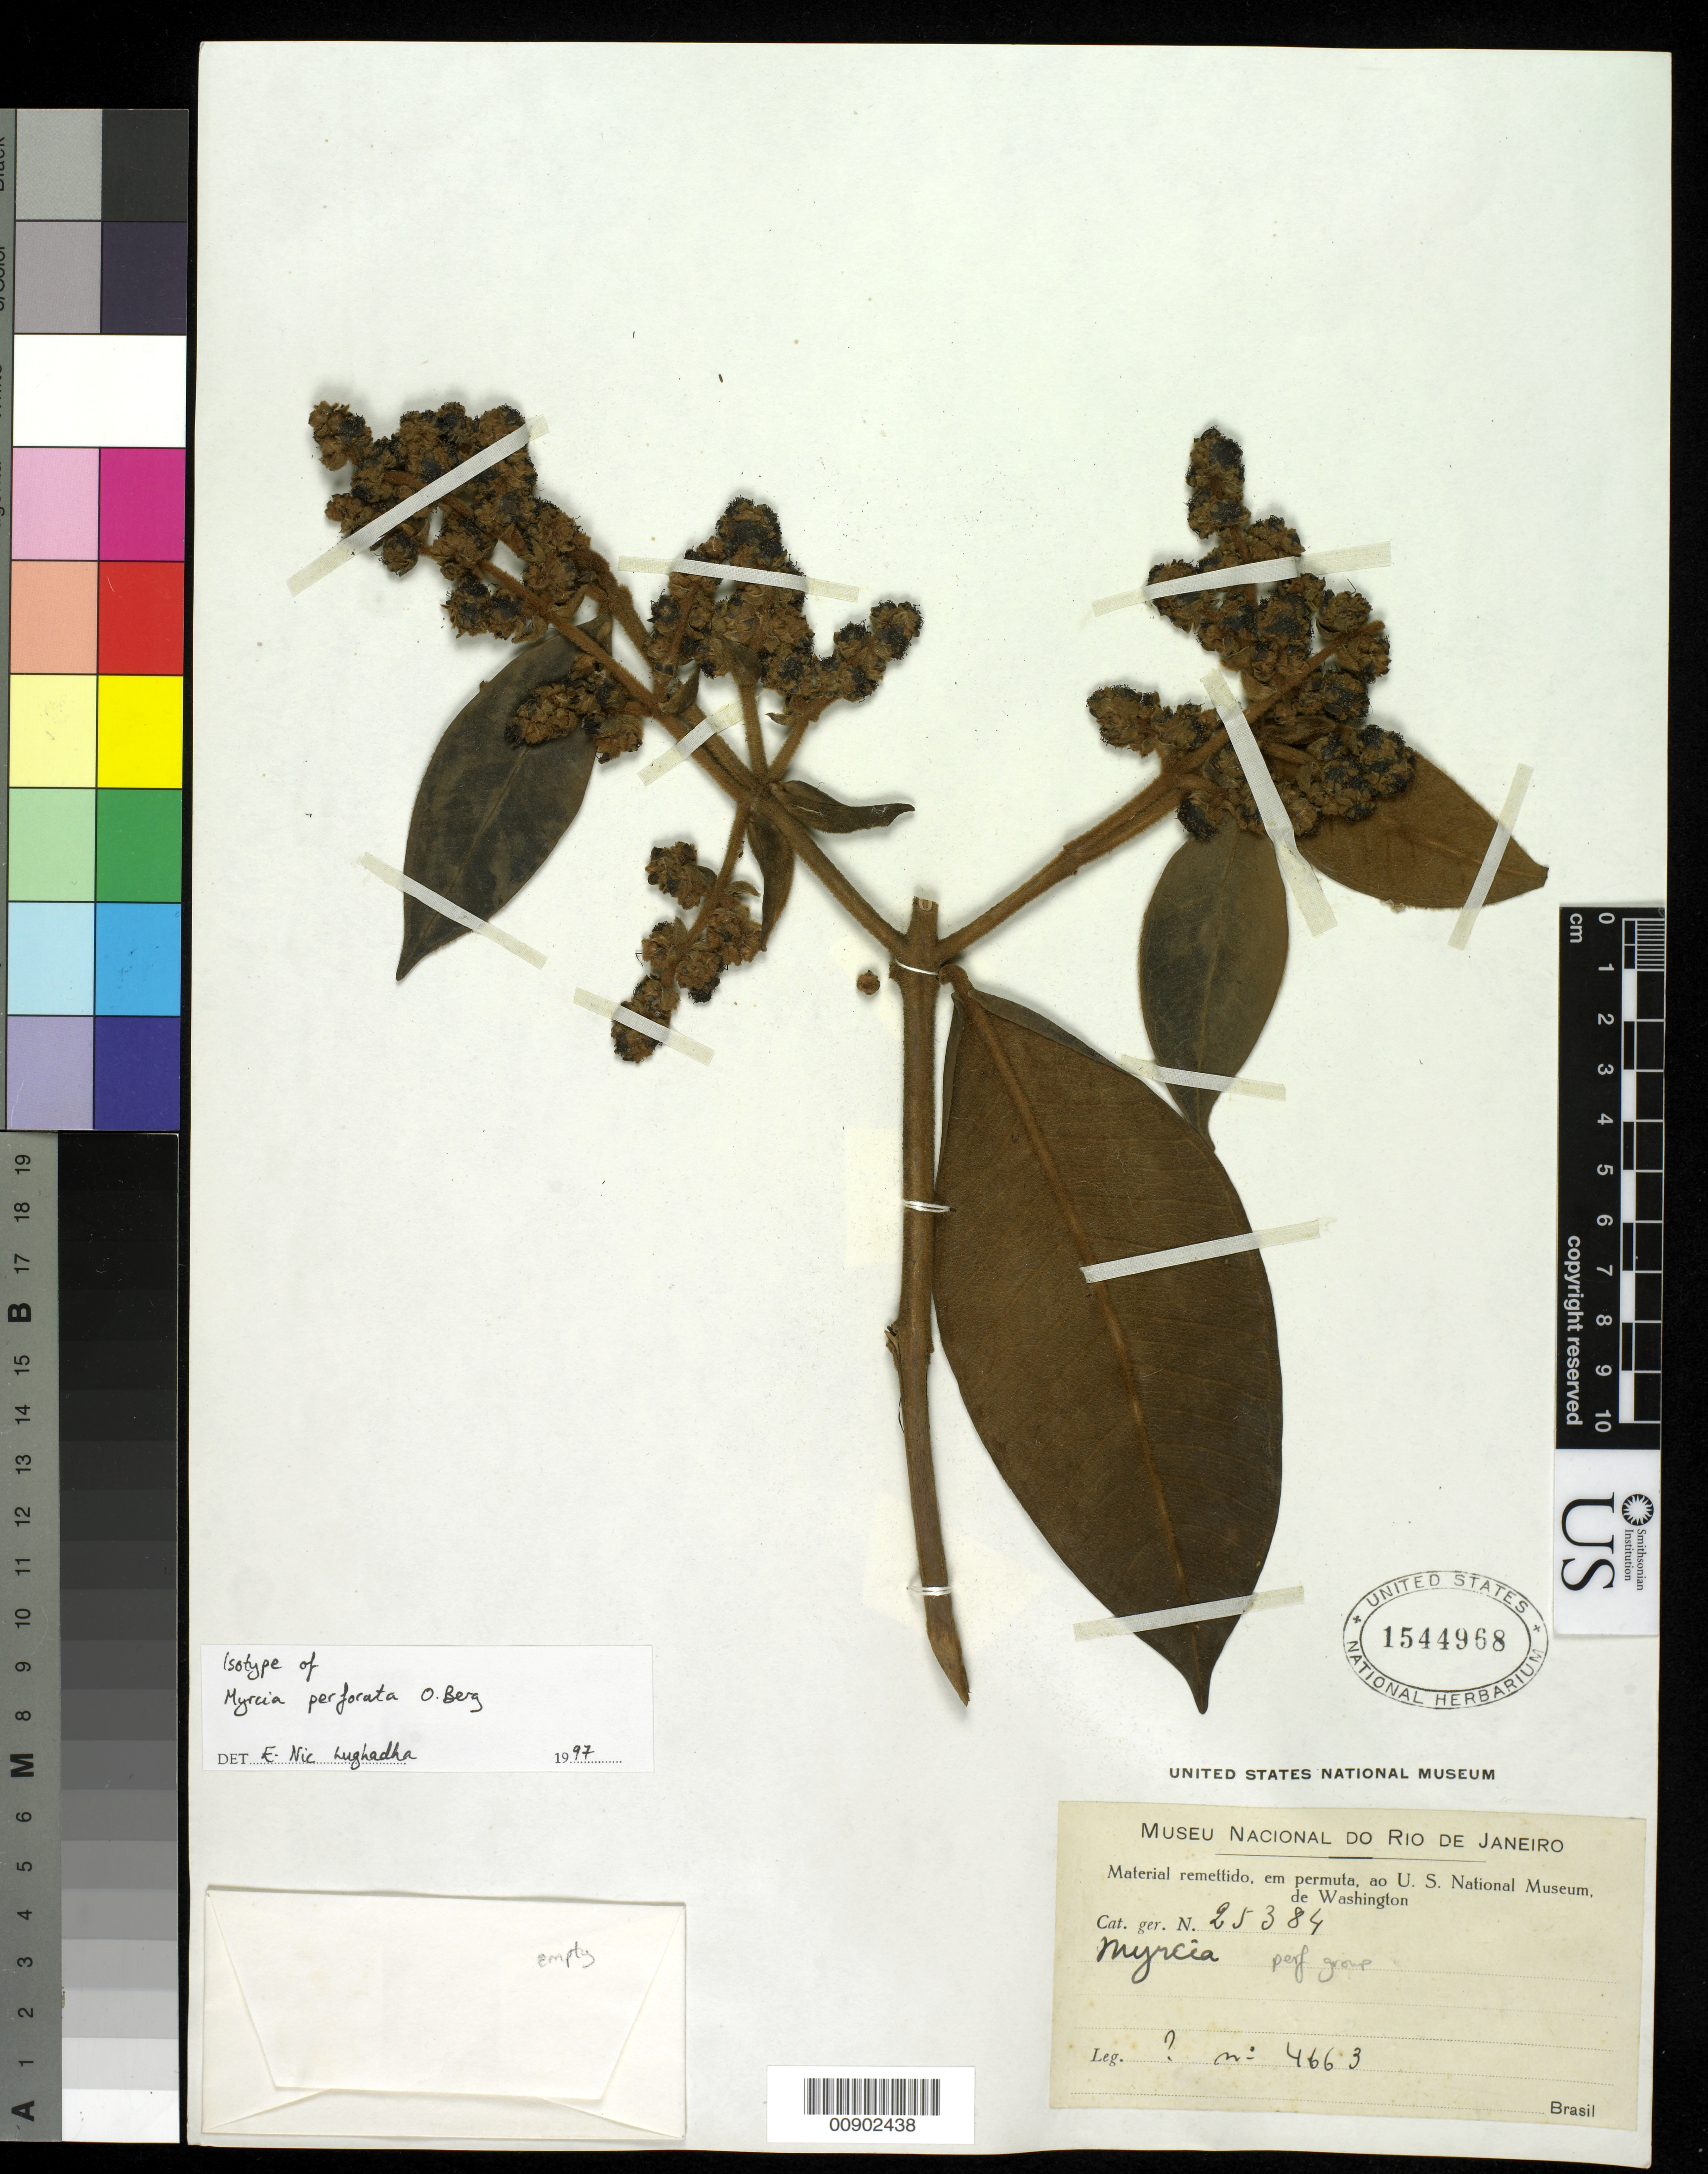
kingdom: Plantae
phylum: Tracheophyta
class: Magnoliopsida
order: Myrtales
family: Myrtaceae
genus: Myrcia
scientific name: Myrcia perforata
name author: O. Berg in Mart.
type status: Isotype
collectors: G. Gardner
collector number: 4663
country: Brazil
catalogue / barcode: US 1544968